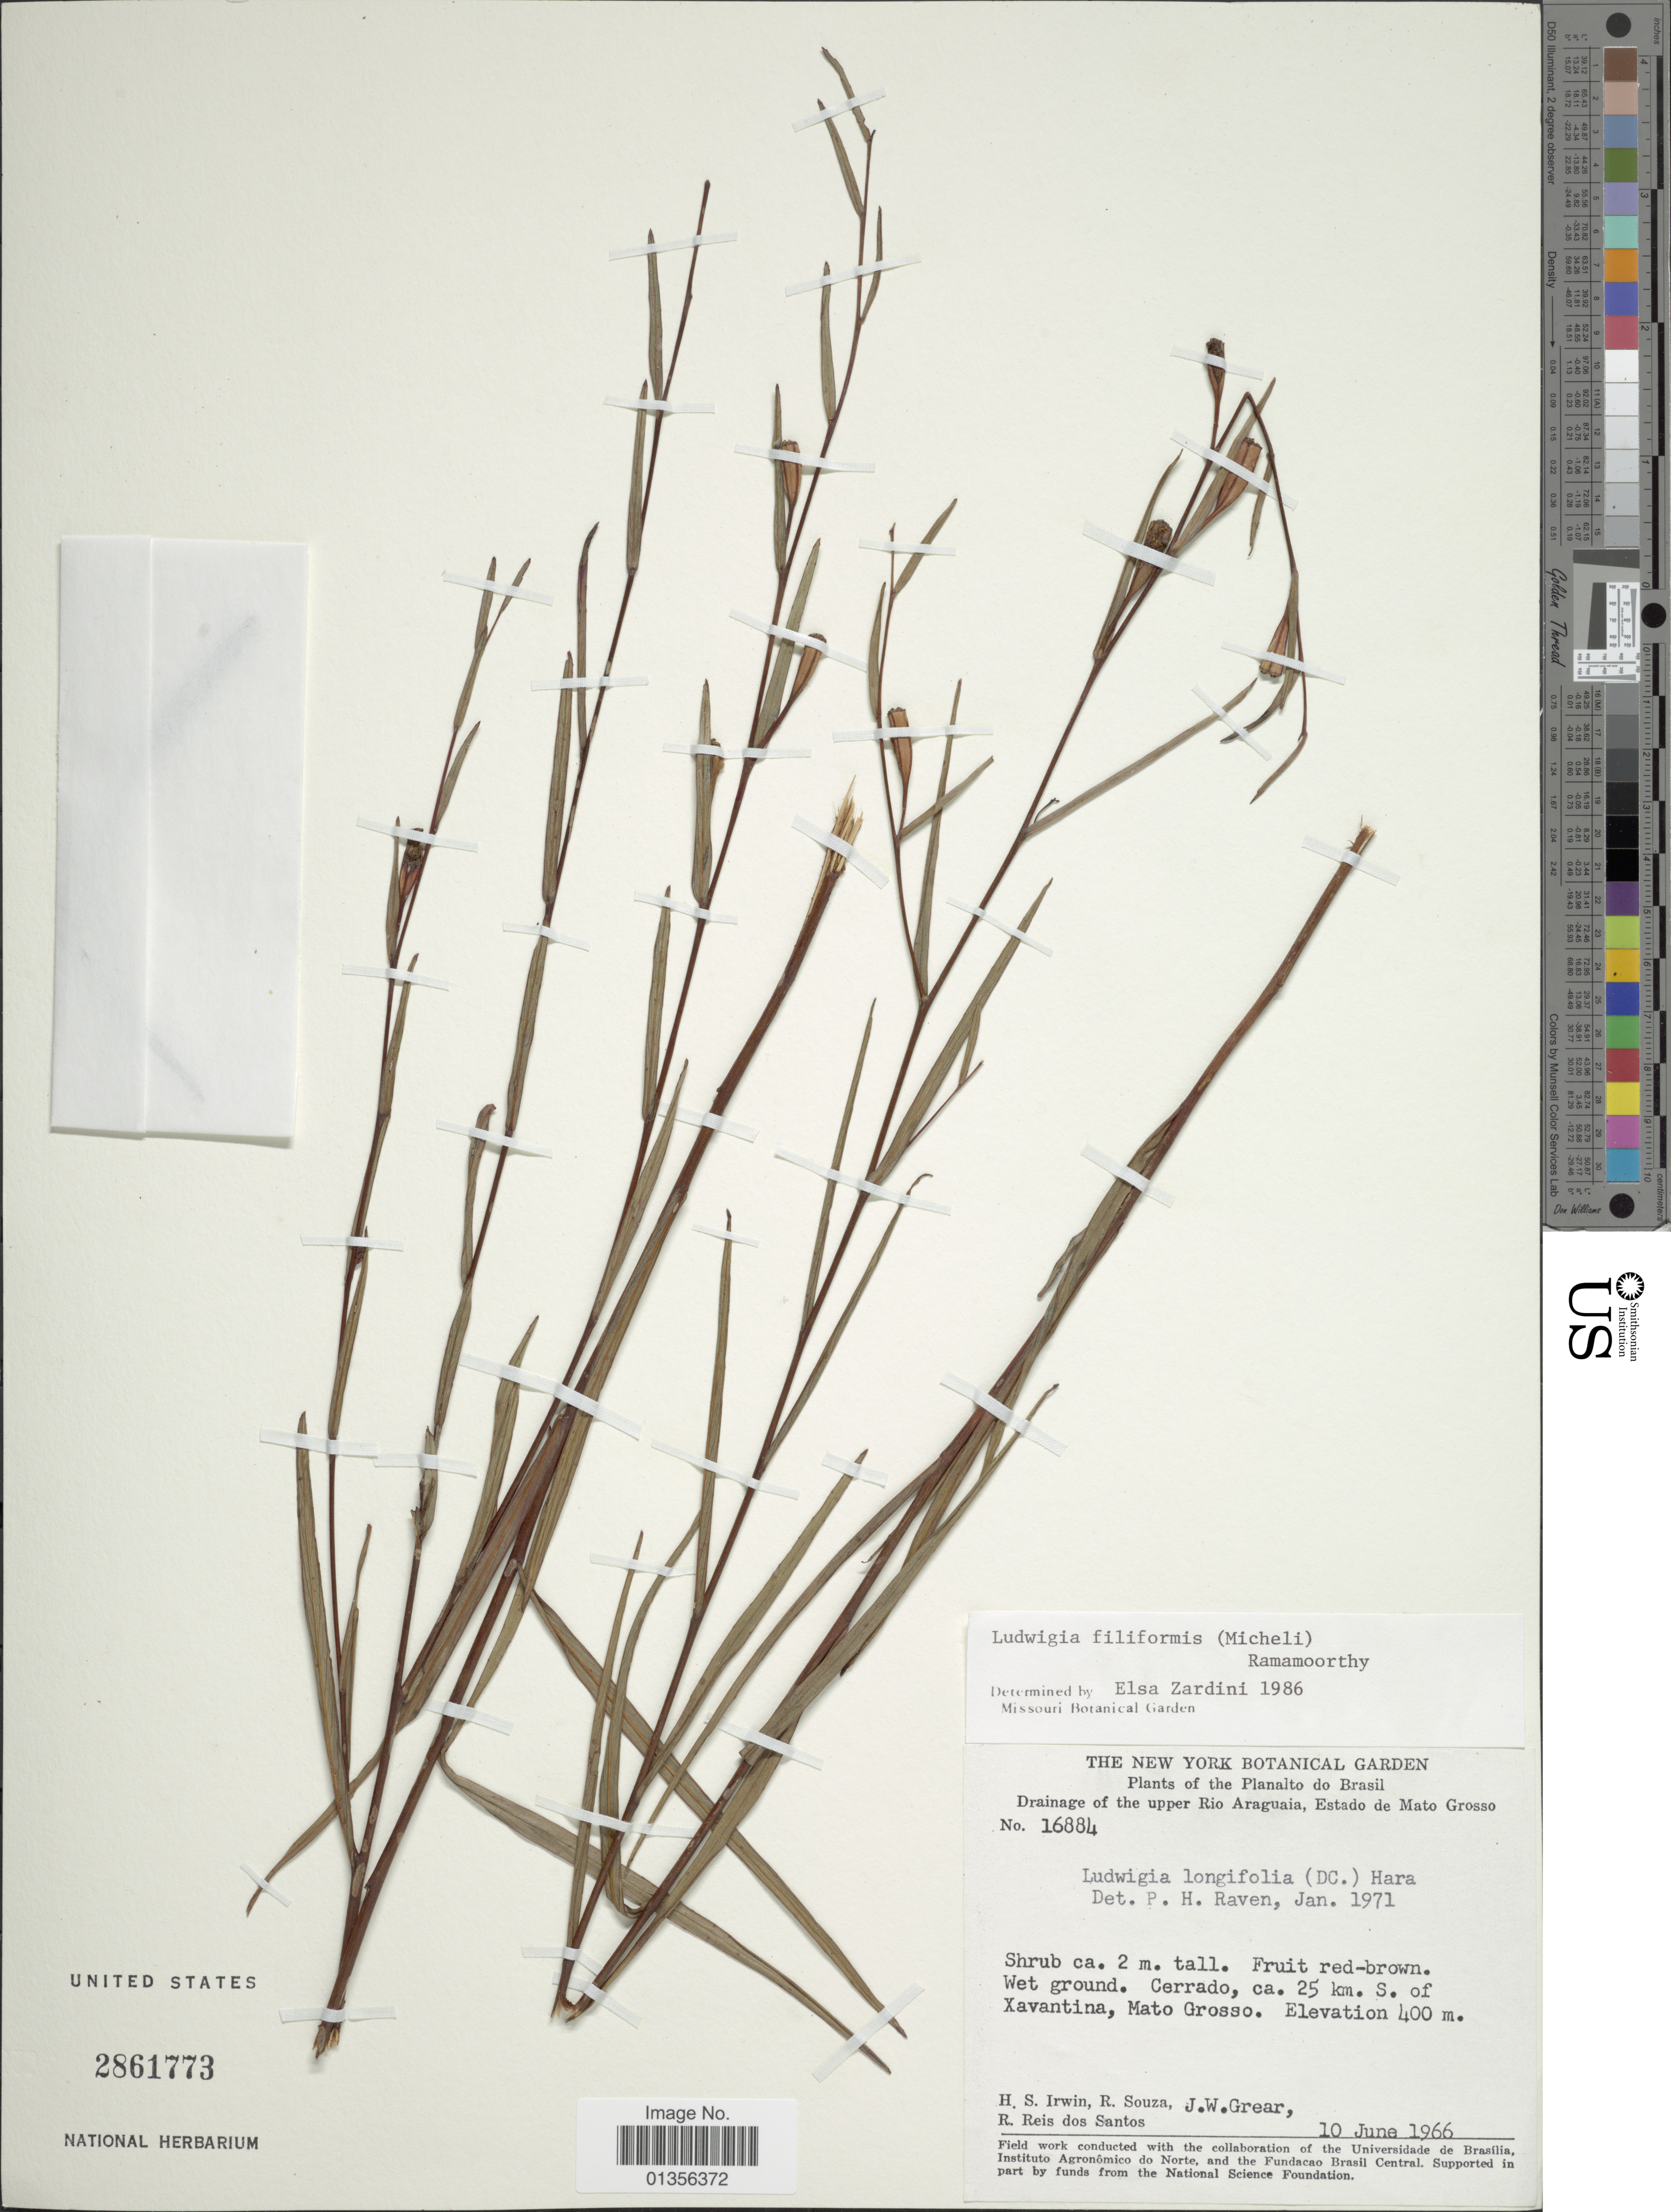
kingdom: Plantae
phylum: Tracheophyta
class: Magnoliopsida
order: Myrtales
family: Onagraceae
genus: Ludwigia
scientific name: Ludwigia filiformis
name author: (Micheli) Ramamoorthy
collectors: H. Irwin, R. Souza, J. W. Grear & R. Reis dos Santos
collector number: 16884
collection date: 1966-06-10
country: Brazil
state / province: Mato Grosso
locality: Drainage of the upper Rio Araguaia, Estado de Mato Grosso. Cerrado, ca. 25 km. S. of Xavantina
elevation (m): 400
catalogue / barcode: US 2861773